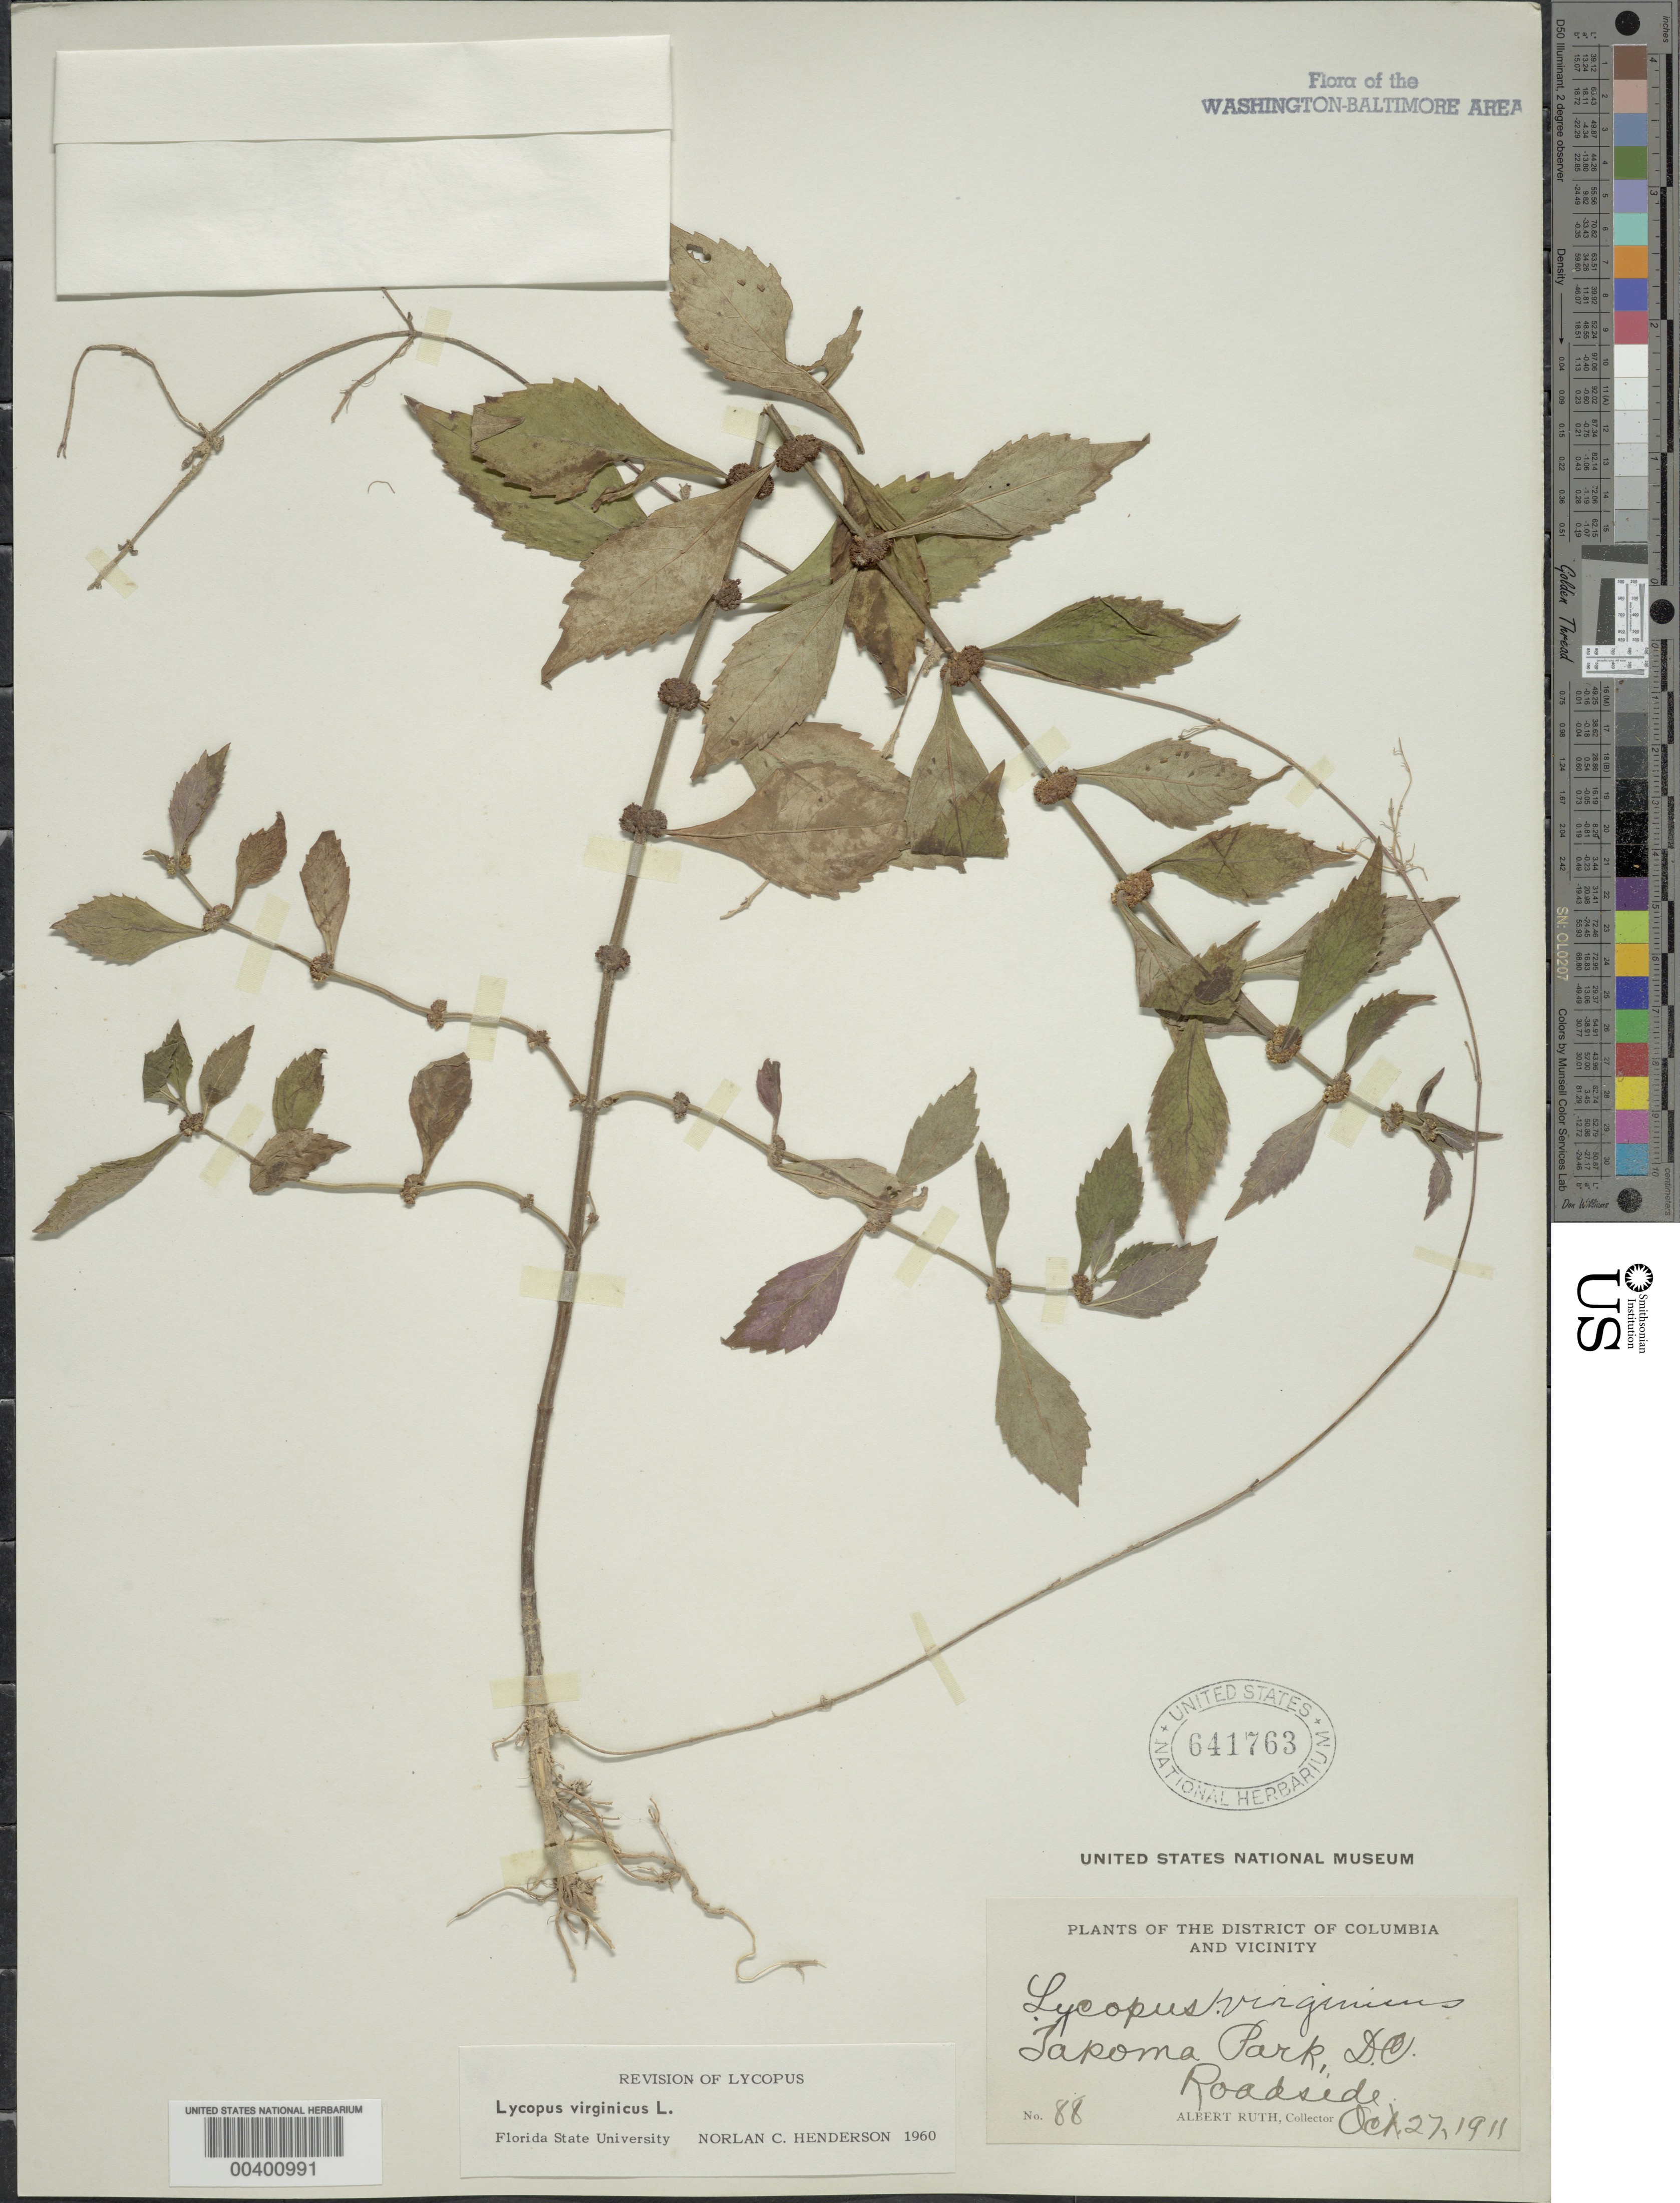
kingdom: Plantae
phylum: Tracheophyta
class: Magnoliopsida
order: Lamiales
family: Lamiaceae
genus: Lycopus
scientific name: Lycopus virginicus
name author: L.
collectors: A. Ruth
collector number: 88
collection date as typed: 27 Oct 1911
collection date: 1911-10-27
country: United States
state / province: District of Columbia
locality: Takoma Park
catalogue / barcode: US 641763